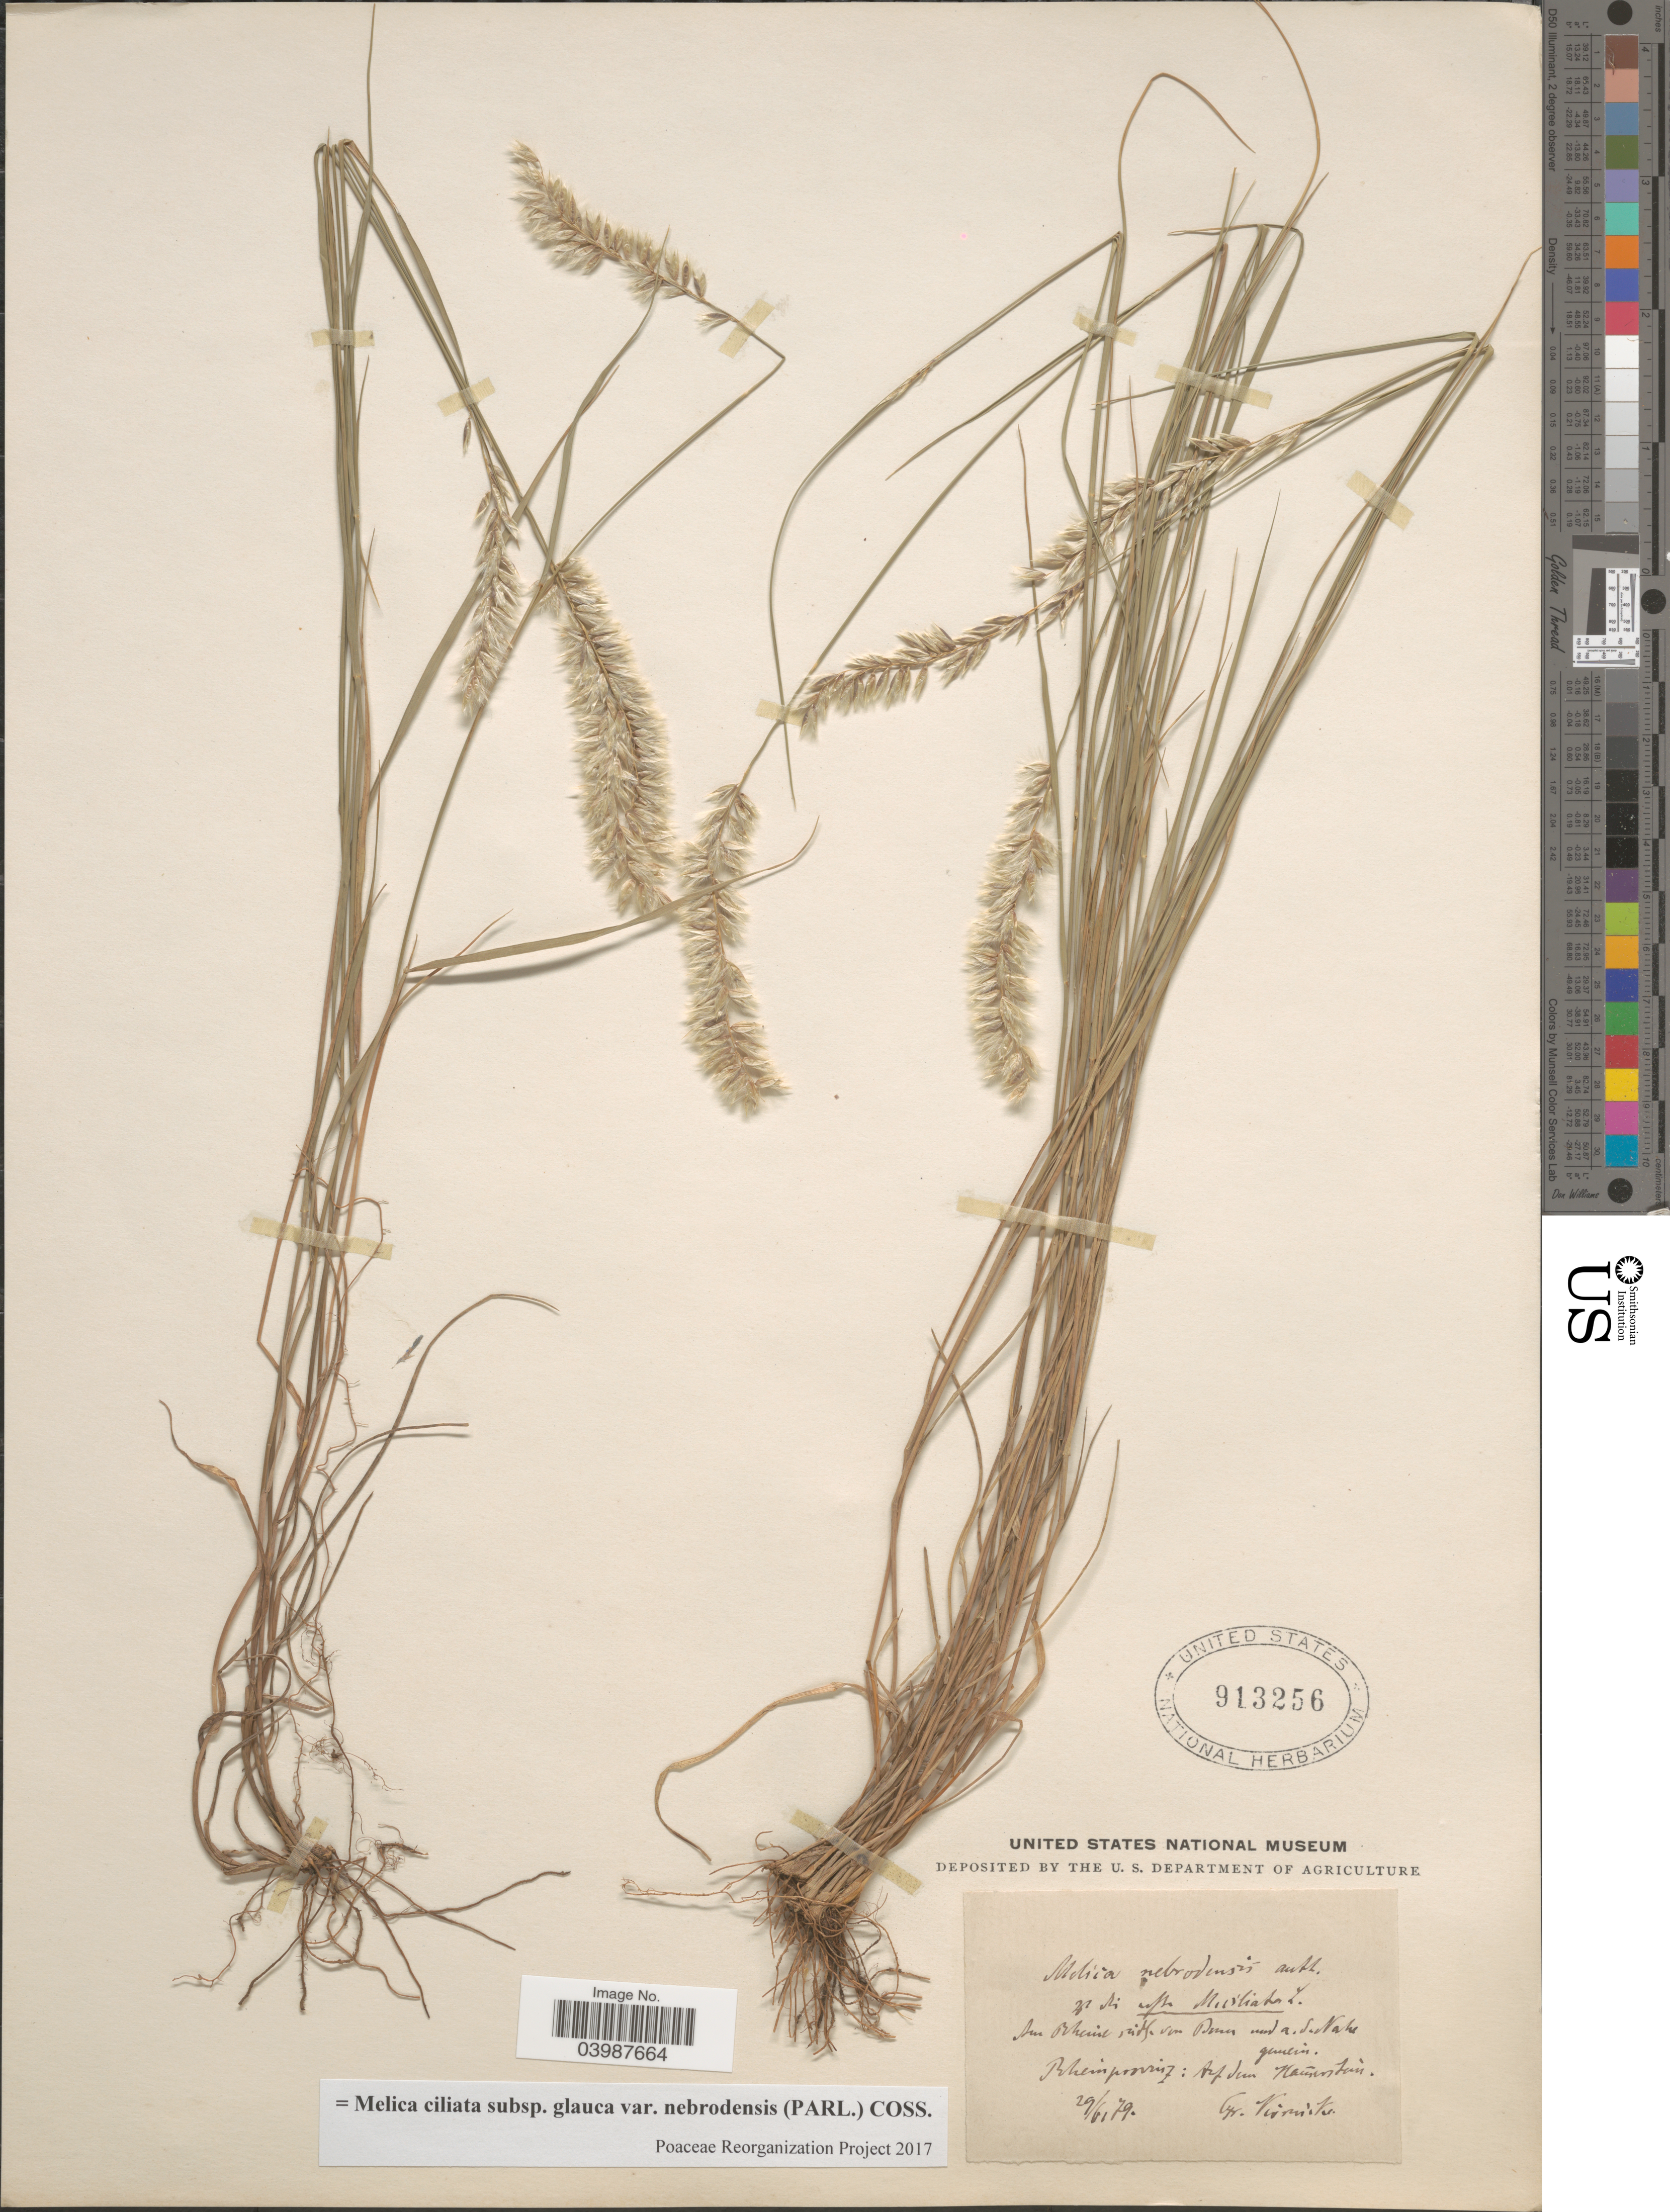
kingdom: Plantae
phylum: Tracheophyta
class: Liliopsida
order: Poales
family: Poaceae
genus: Melica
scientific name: Melica ciliata subsp. glauca var. nebrodensis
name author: (Parl.) Coss.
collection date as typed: Transcribed d/m/y: 29/6/79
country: Germany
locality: Rheinprovinz: Auf dem Kaúnsbàn. [interpreted]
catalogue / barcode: US 913256